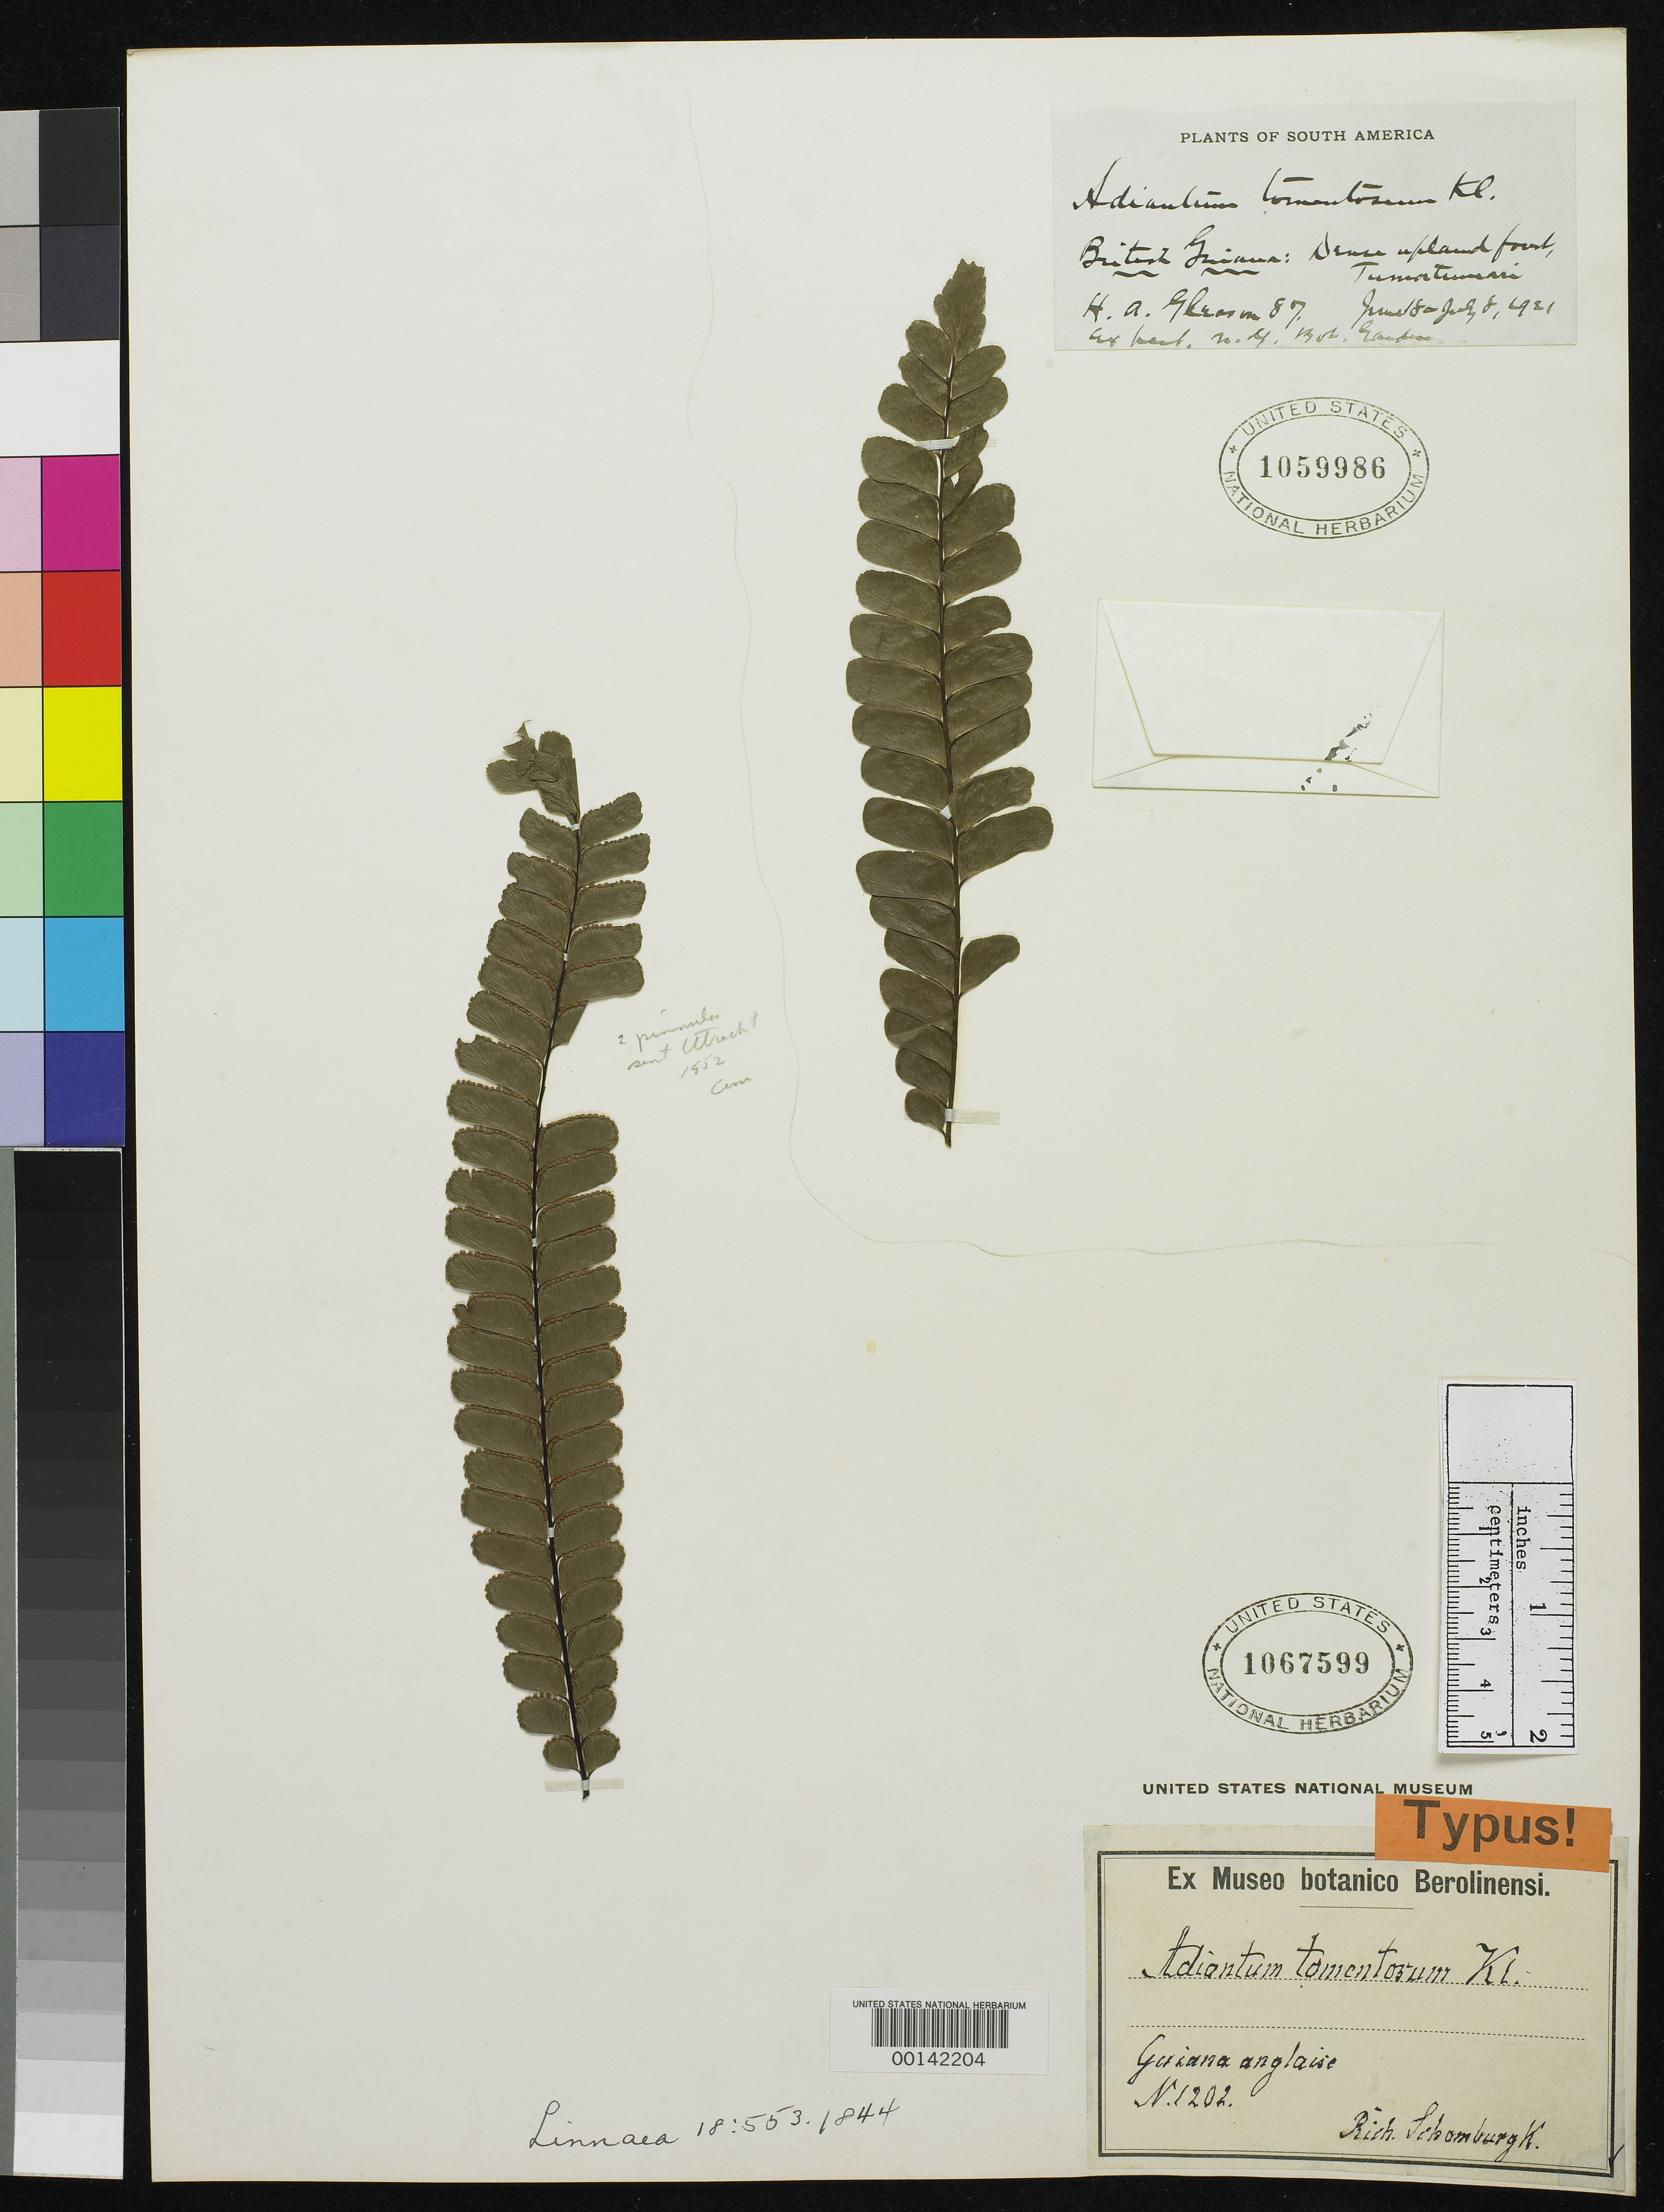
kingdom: Plantae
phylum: Tracheophyta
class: Polypodiopsida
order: Polypodiales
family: Pteridaceae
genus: Adiantum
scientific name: Adiantum tomentosum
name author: Klotzsch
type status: Type Fragment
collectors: R. H. Schomburgk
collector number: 1202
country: Guyana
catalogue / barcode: US 1067599